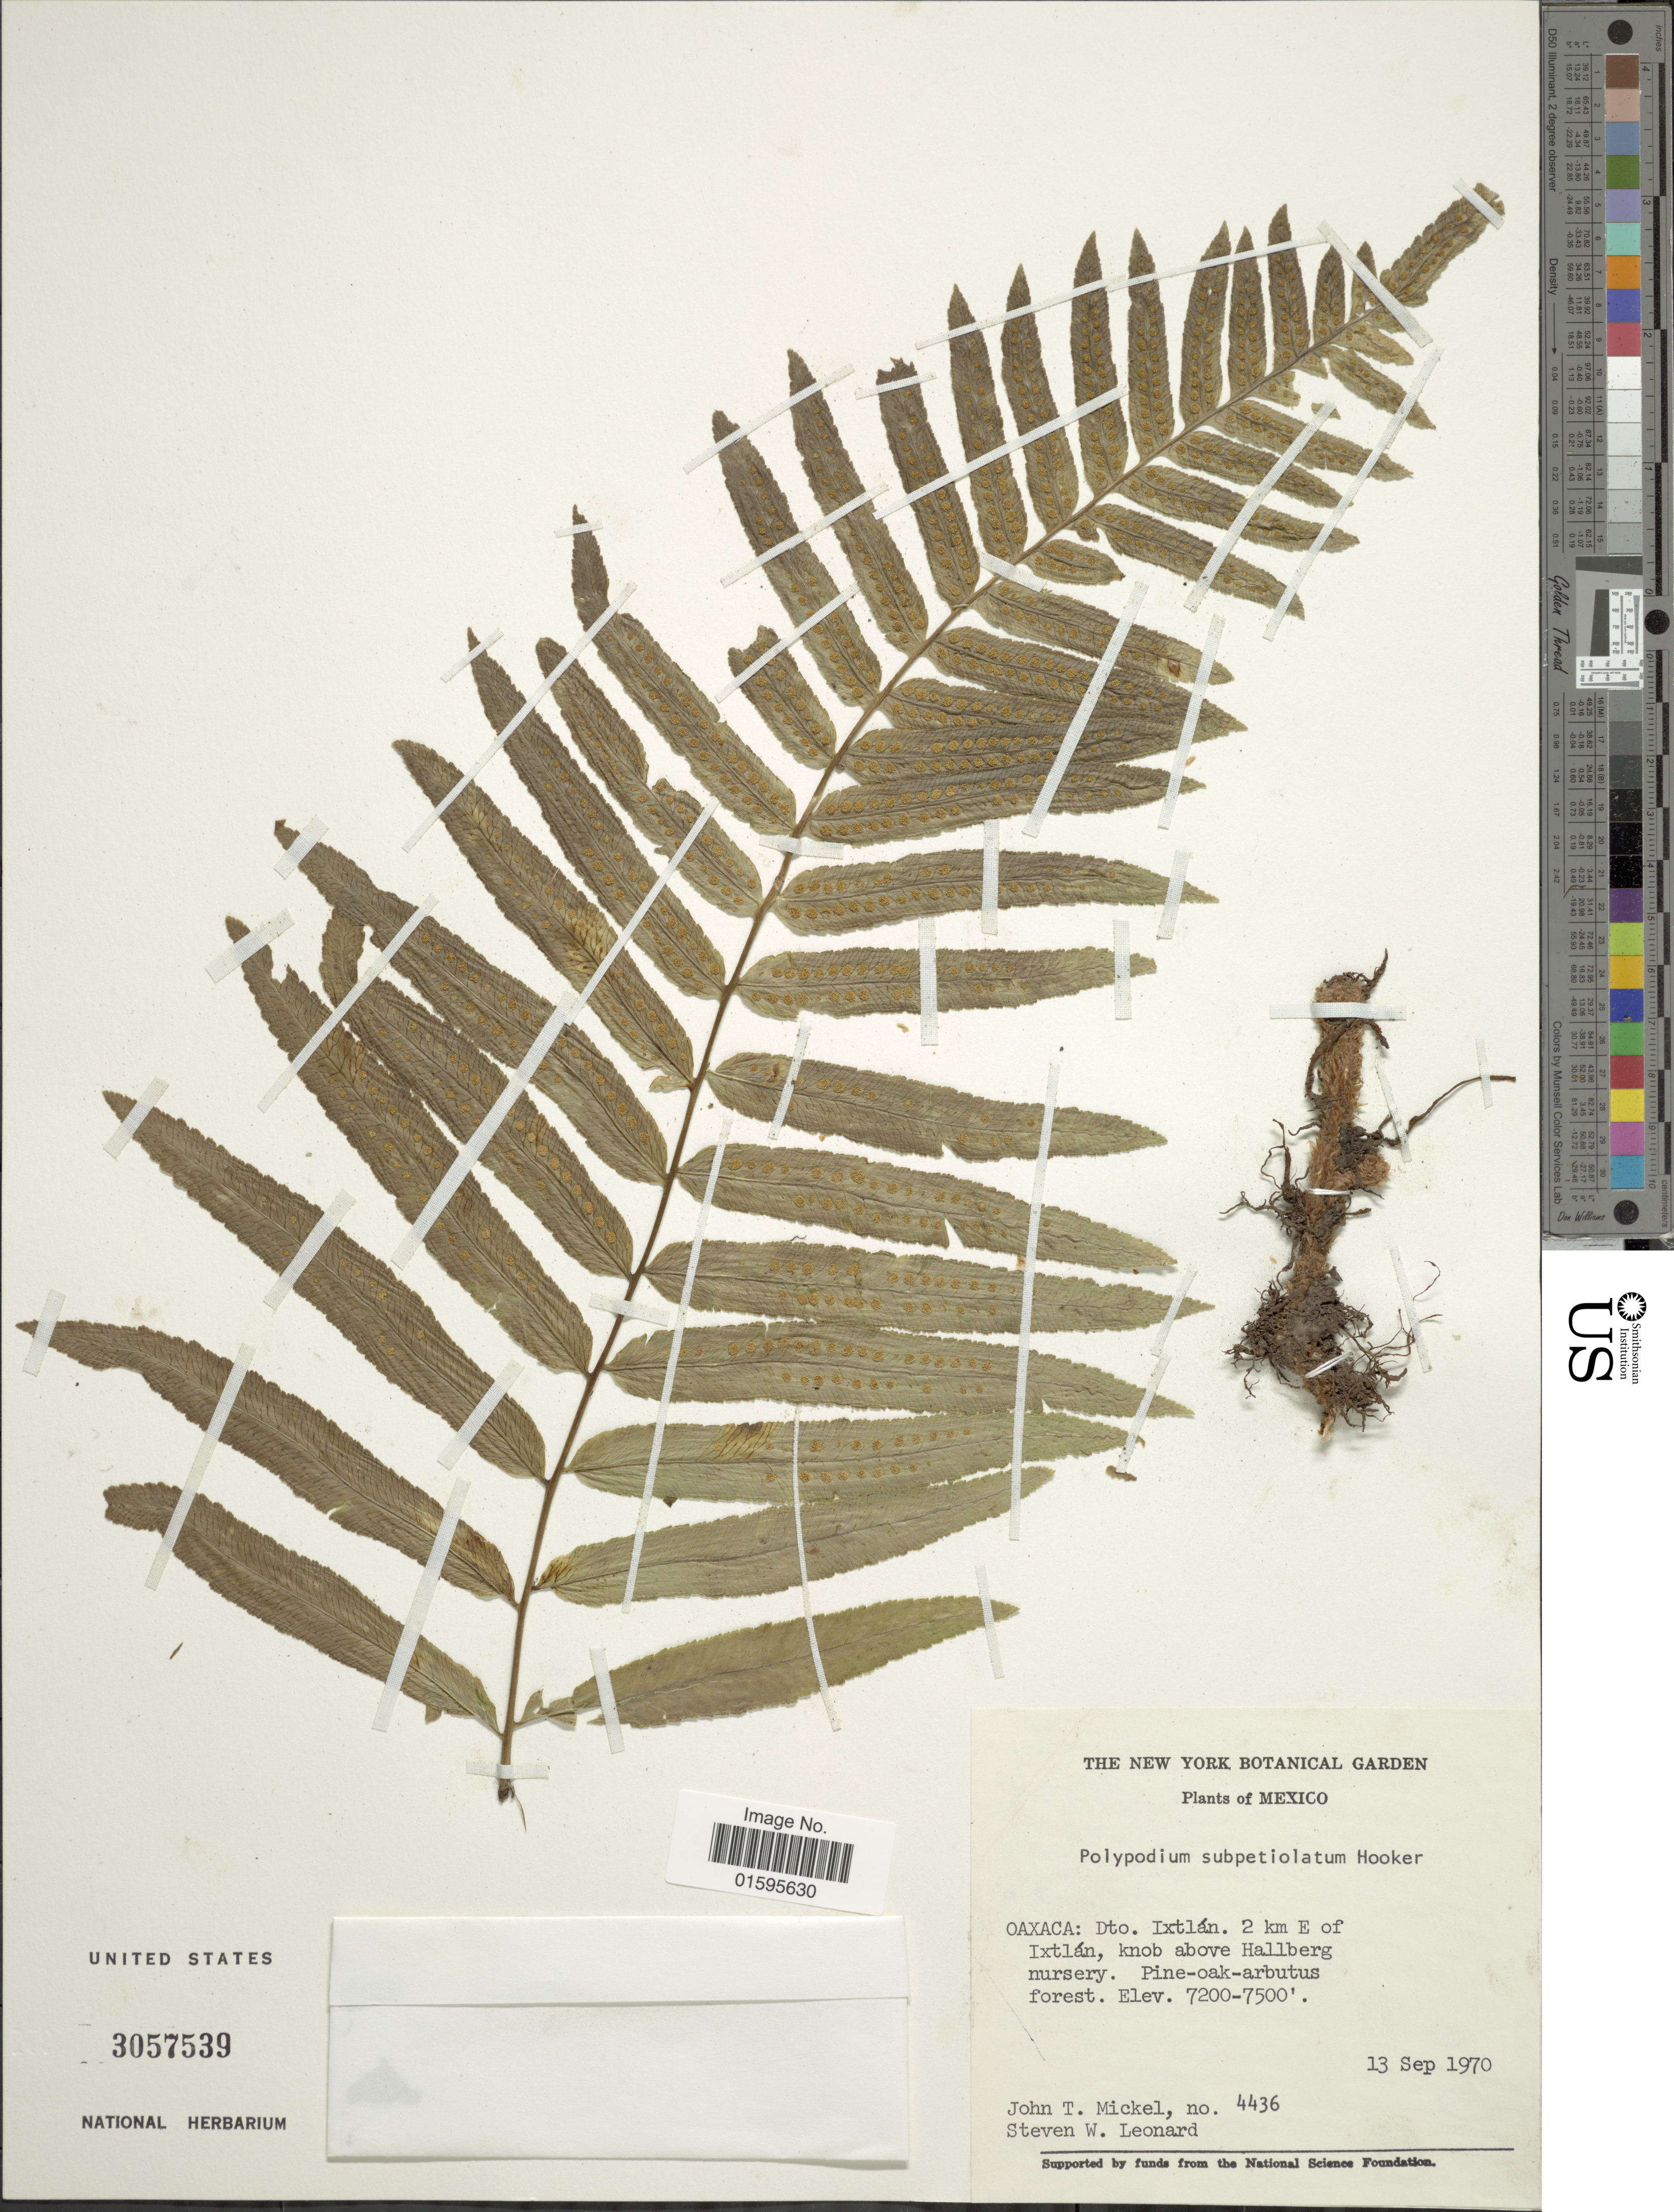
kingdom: Plantae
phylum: Tracheophyta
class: Polypodiopsida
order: Polypodiales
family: Polypodiaceae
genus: Polypodium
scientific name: Polypodium subpetiolatum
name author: Hook.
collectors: J. T. Mickel & S. W. Leonard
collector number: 4436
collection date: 1970-09-13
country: Mexico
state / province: Oaxaca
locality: Oaxaca: Dto. Ixtlan, 2 km E of Ixtlan, knob above Hallberg nursery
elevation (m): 2195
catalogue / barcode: US 3057539